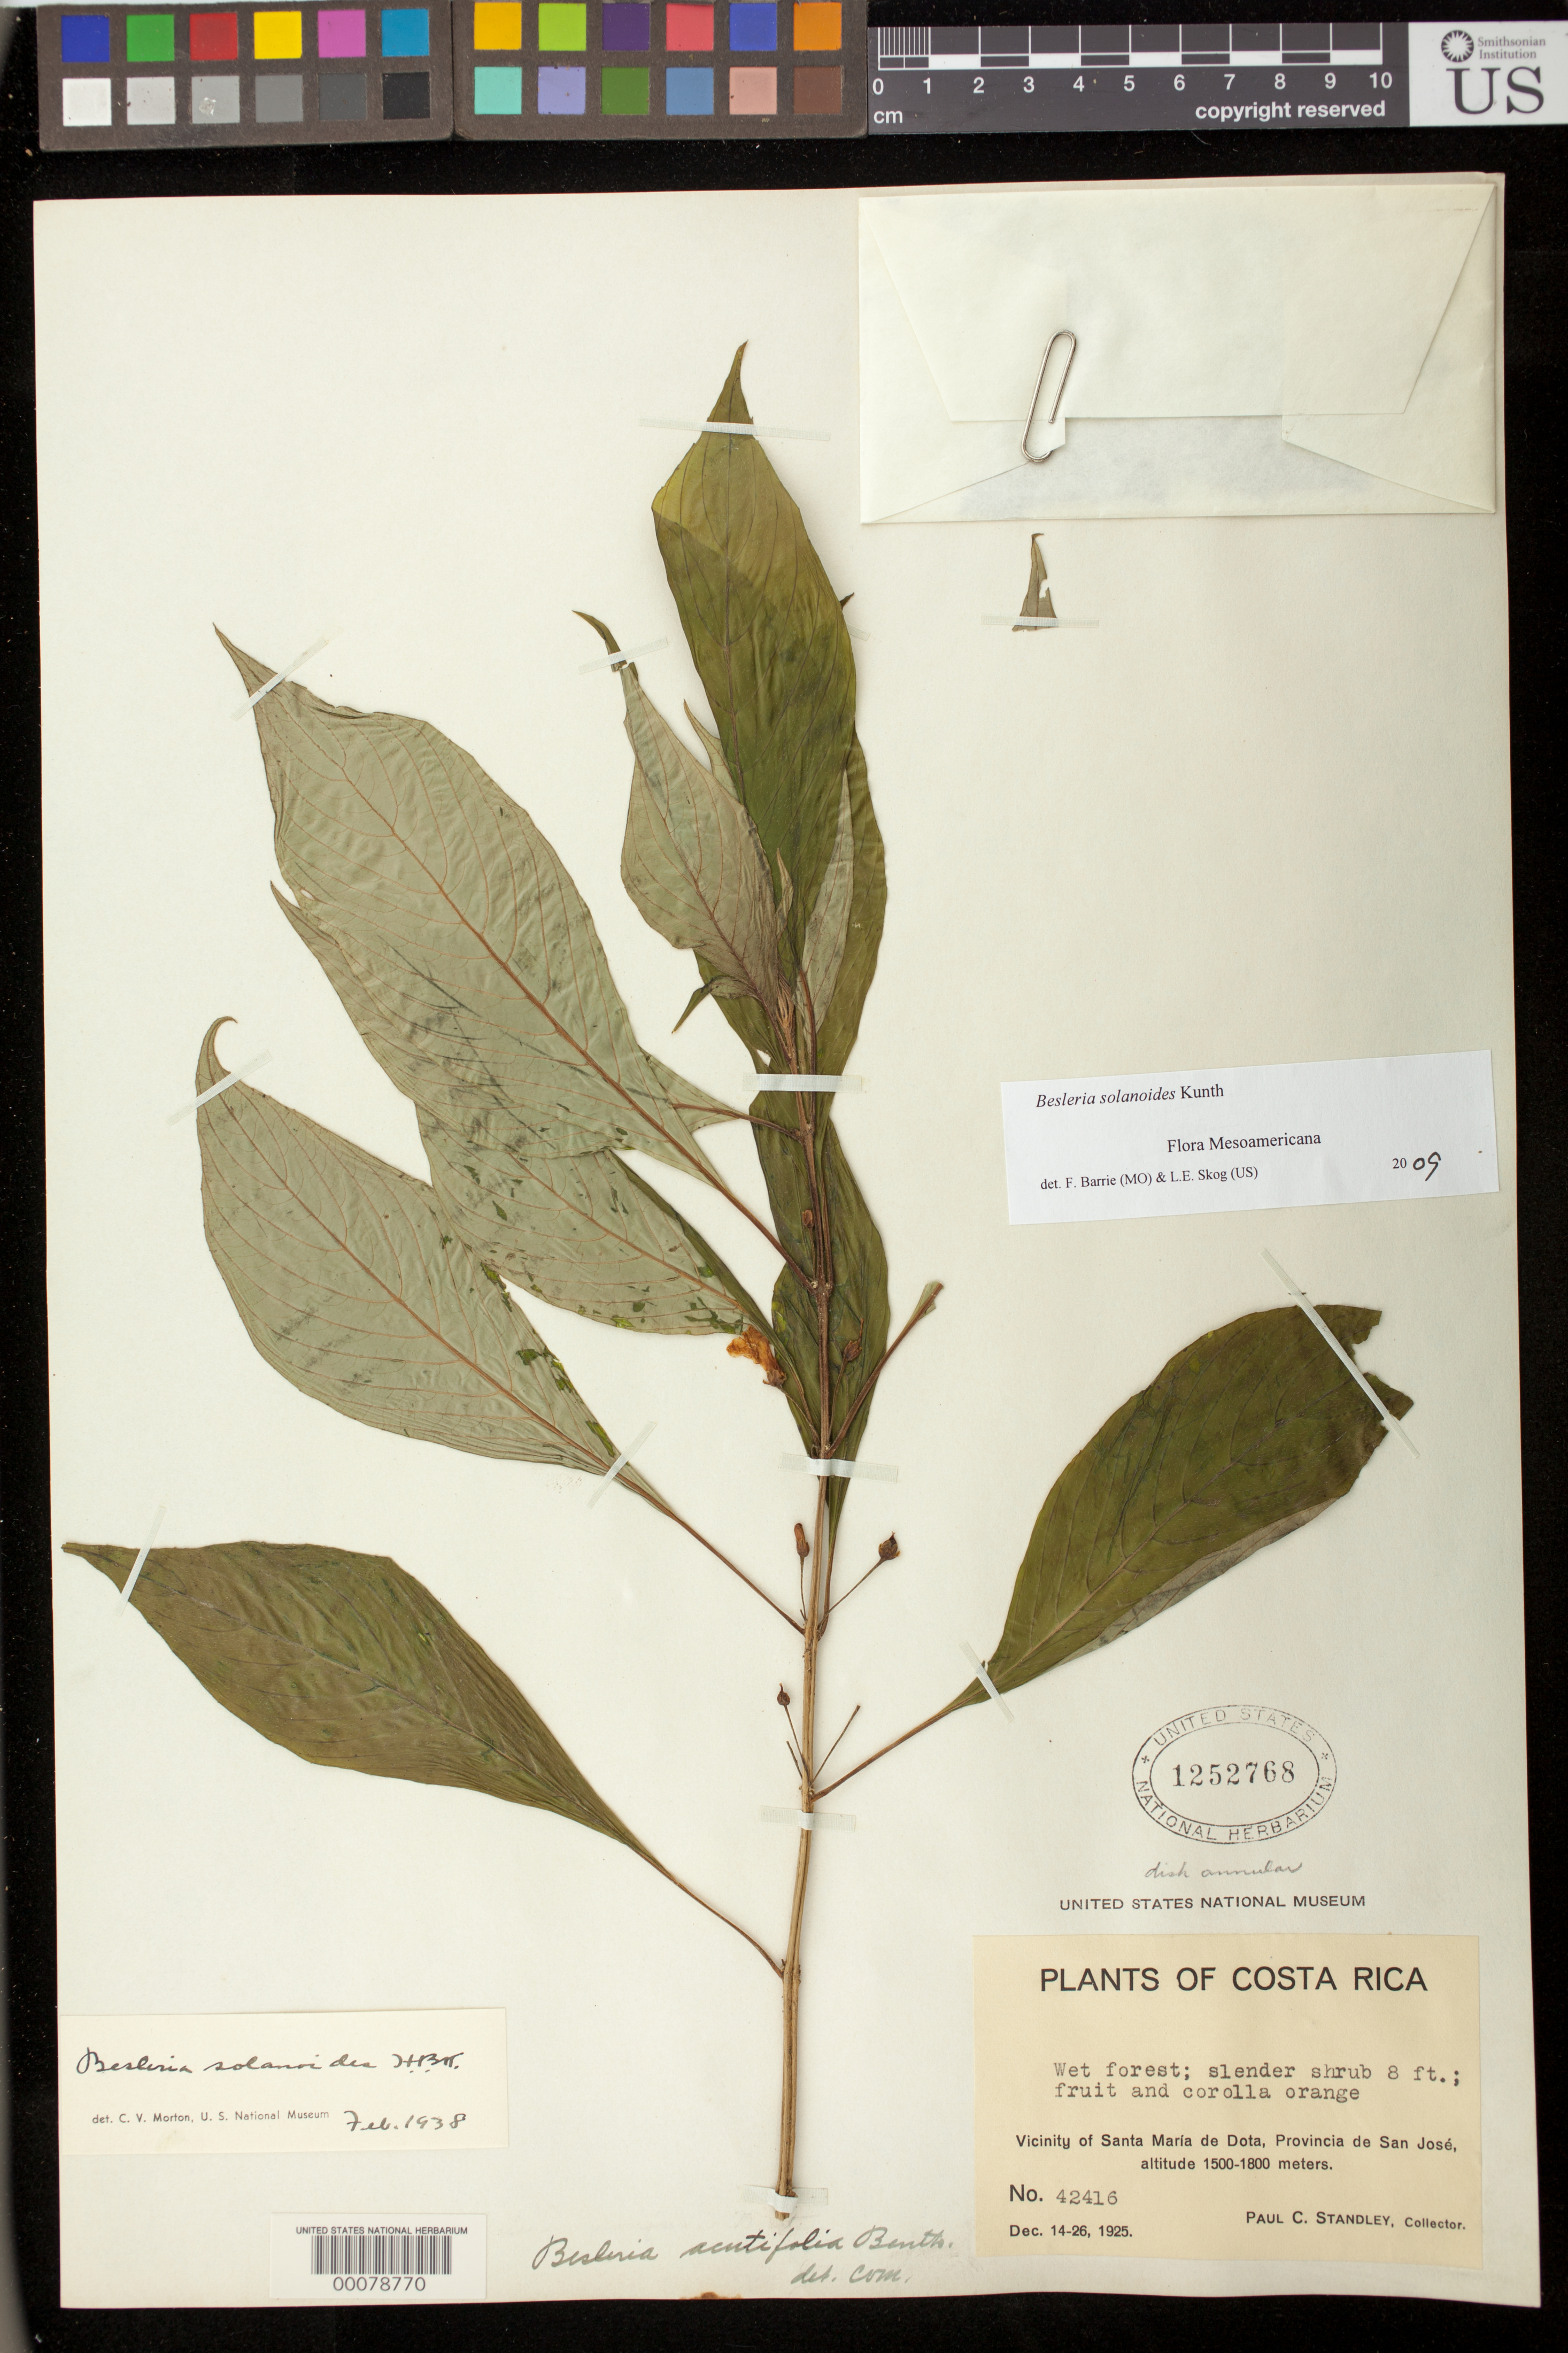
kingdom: Plantae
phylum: Tracheophyta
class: Magnoliopsida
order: Lamiales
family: Gesneriaceae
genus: Besleria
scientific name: Besleria solanoides var. solanoides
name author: Kunth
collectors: P. C. Standley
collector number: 42416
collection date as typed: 14-26 Dec 1925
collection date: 1925-12-14/1925-12-26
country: Costa Rica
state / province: San José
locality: Vicinity of Santa Maria de Dota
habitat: Wet forest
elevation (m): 1500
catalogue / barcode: US 1252768